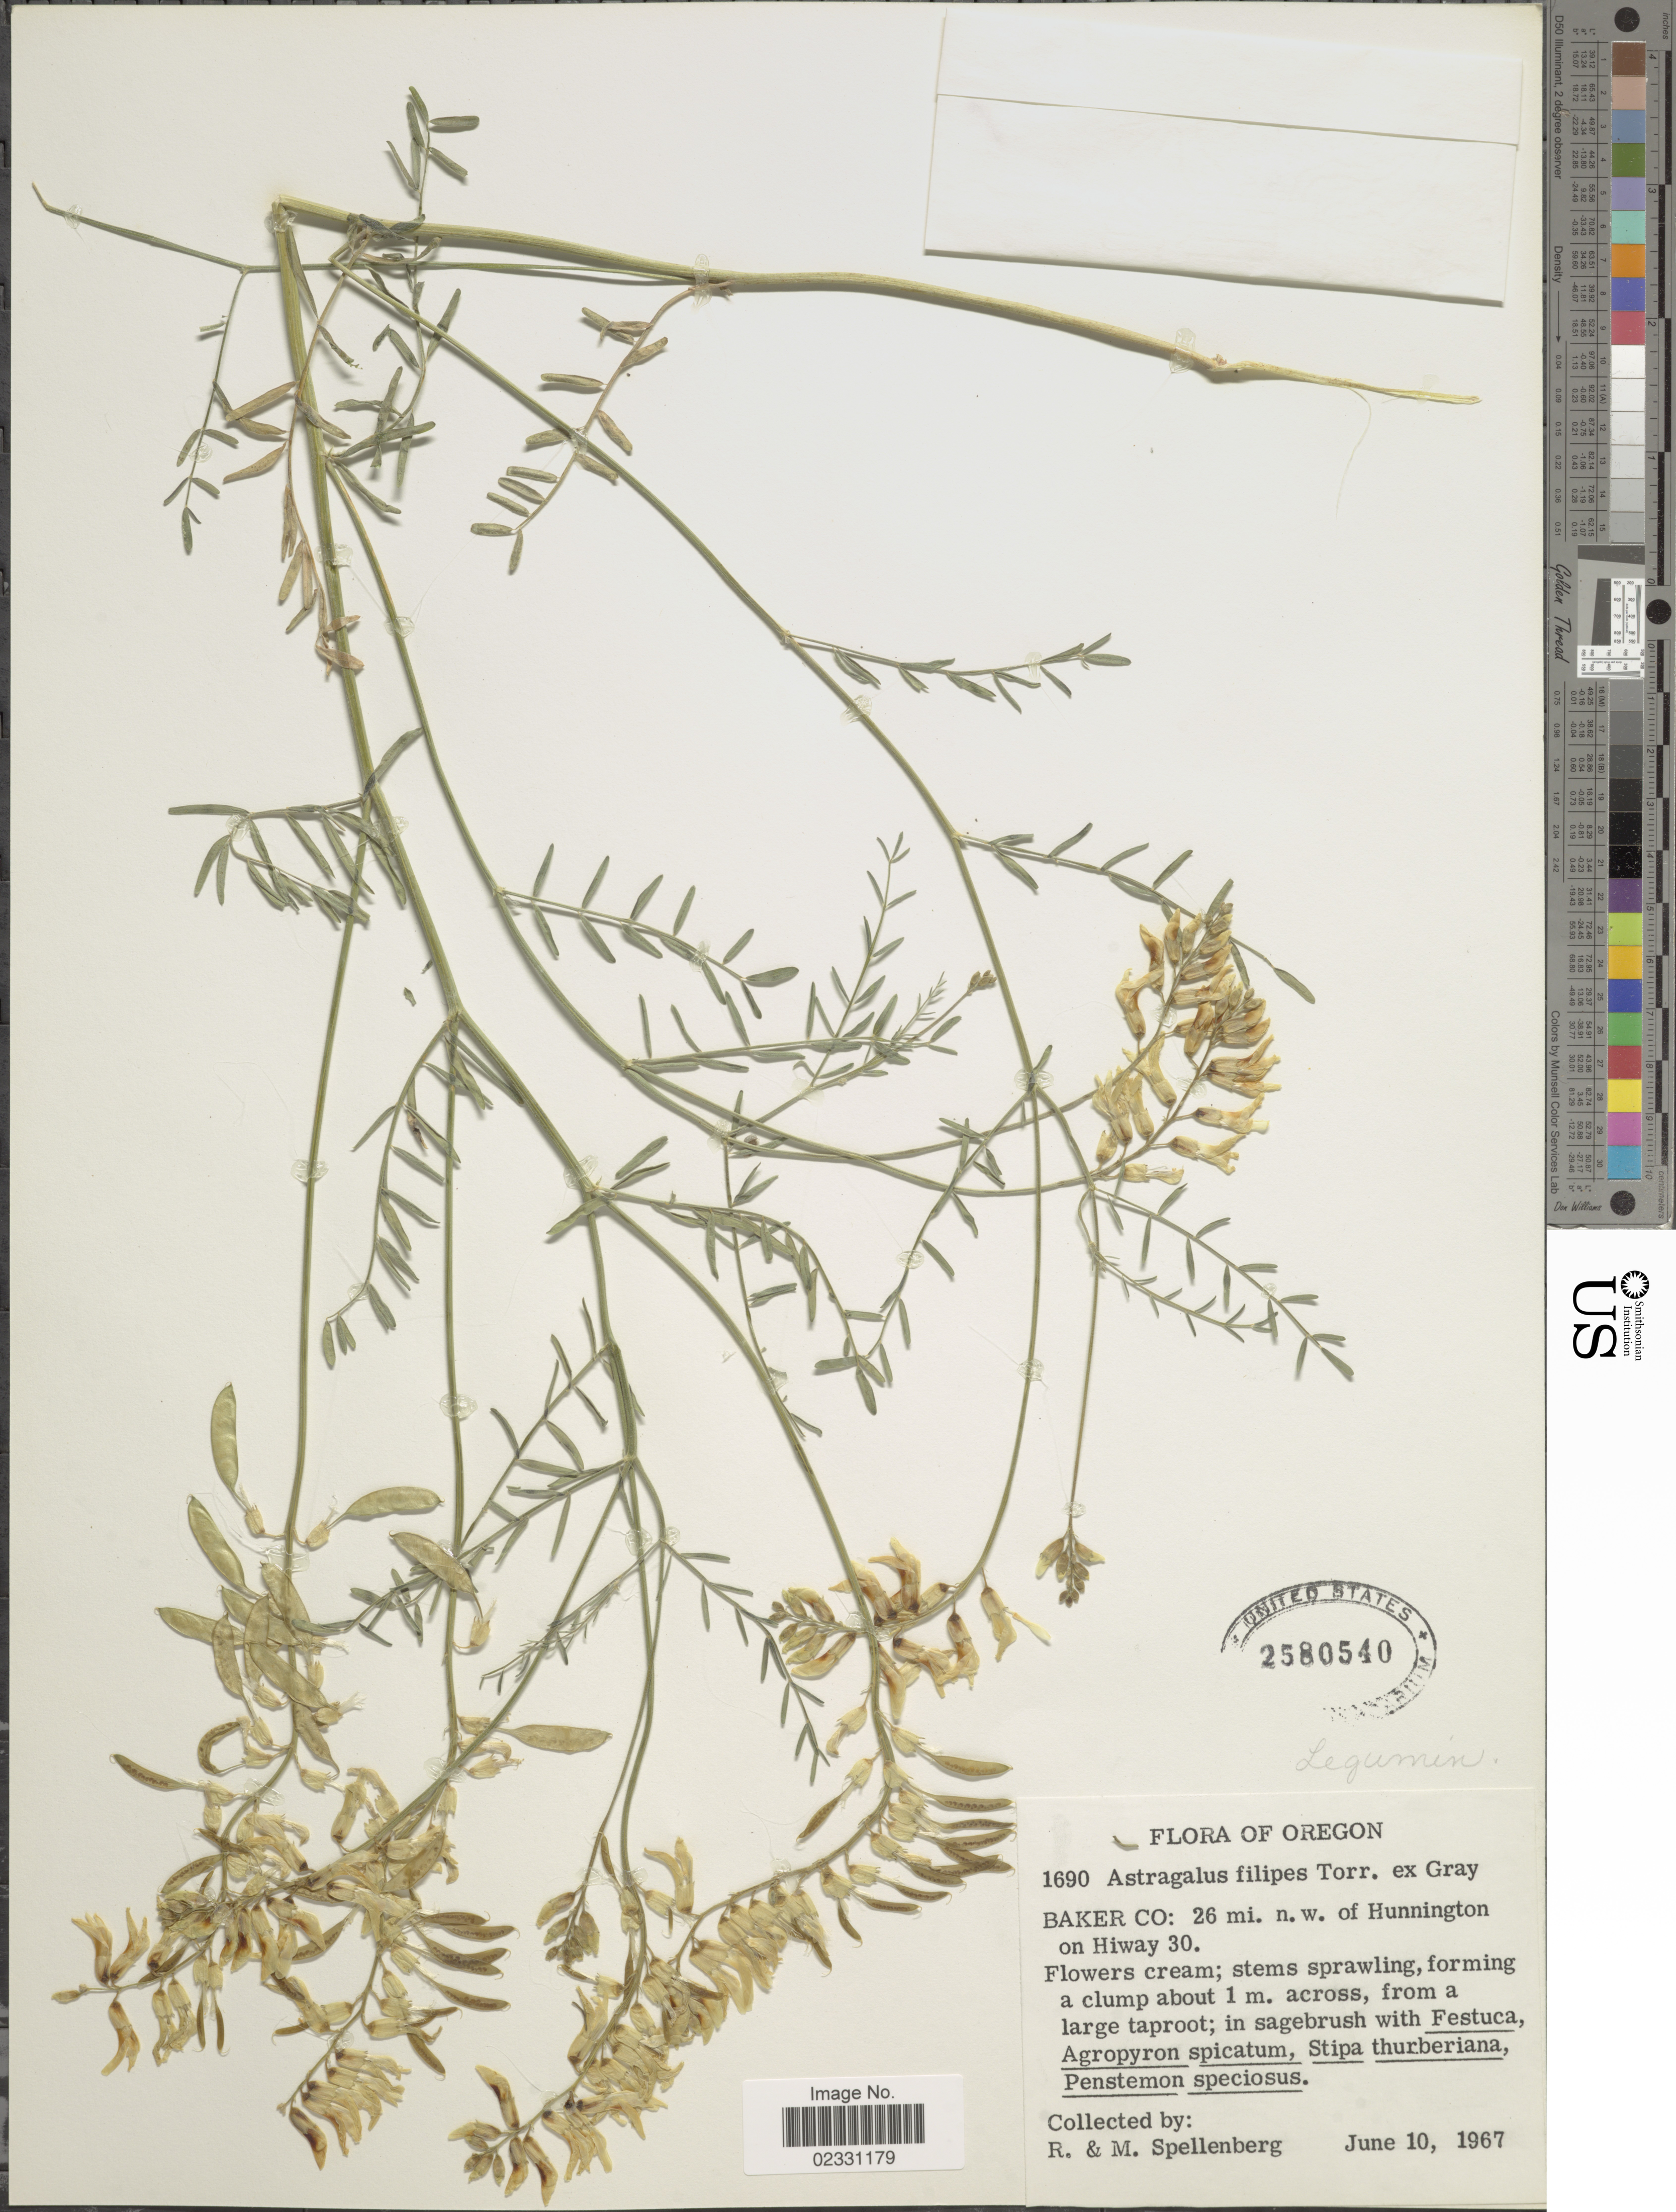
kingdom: Plantae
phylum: Tracheophyta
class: Magnoliopsida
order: Fabales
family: Fabaceae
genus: Astragalus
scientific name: Astragalus filipes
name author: A. Gray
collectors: R. Spellenberg & Spellenberg, M.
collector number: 1690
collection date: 1967-06-10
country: United States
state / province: Oregon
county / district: Baker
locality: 26 mi. n.w. of Hunnington on Hiway 30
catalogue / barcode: US 2580540